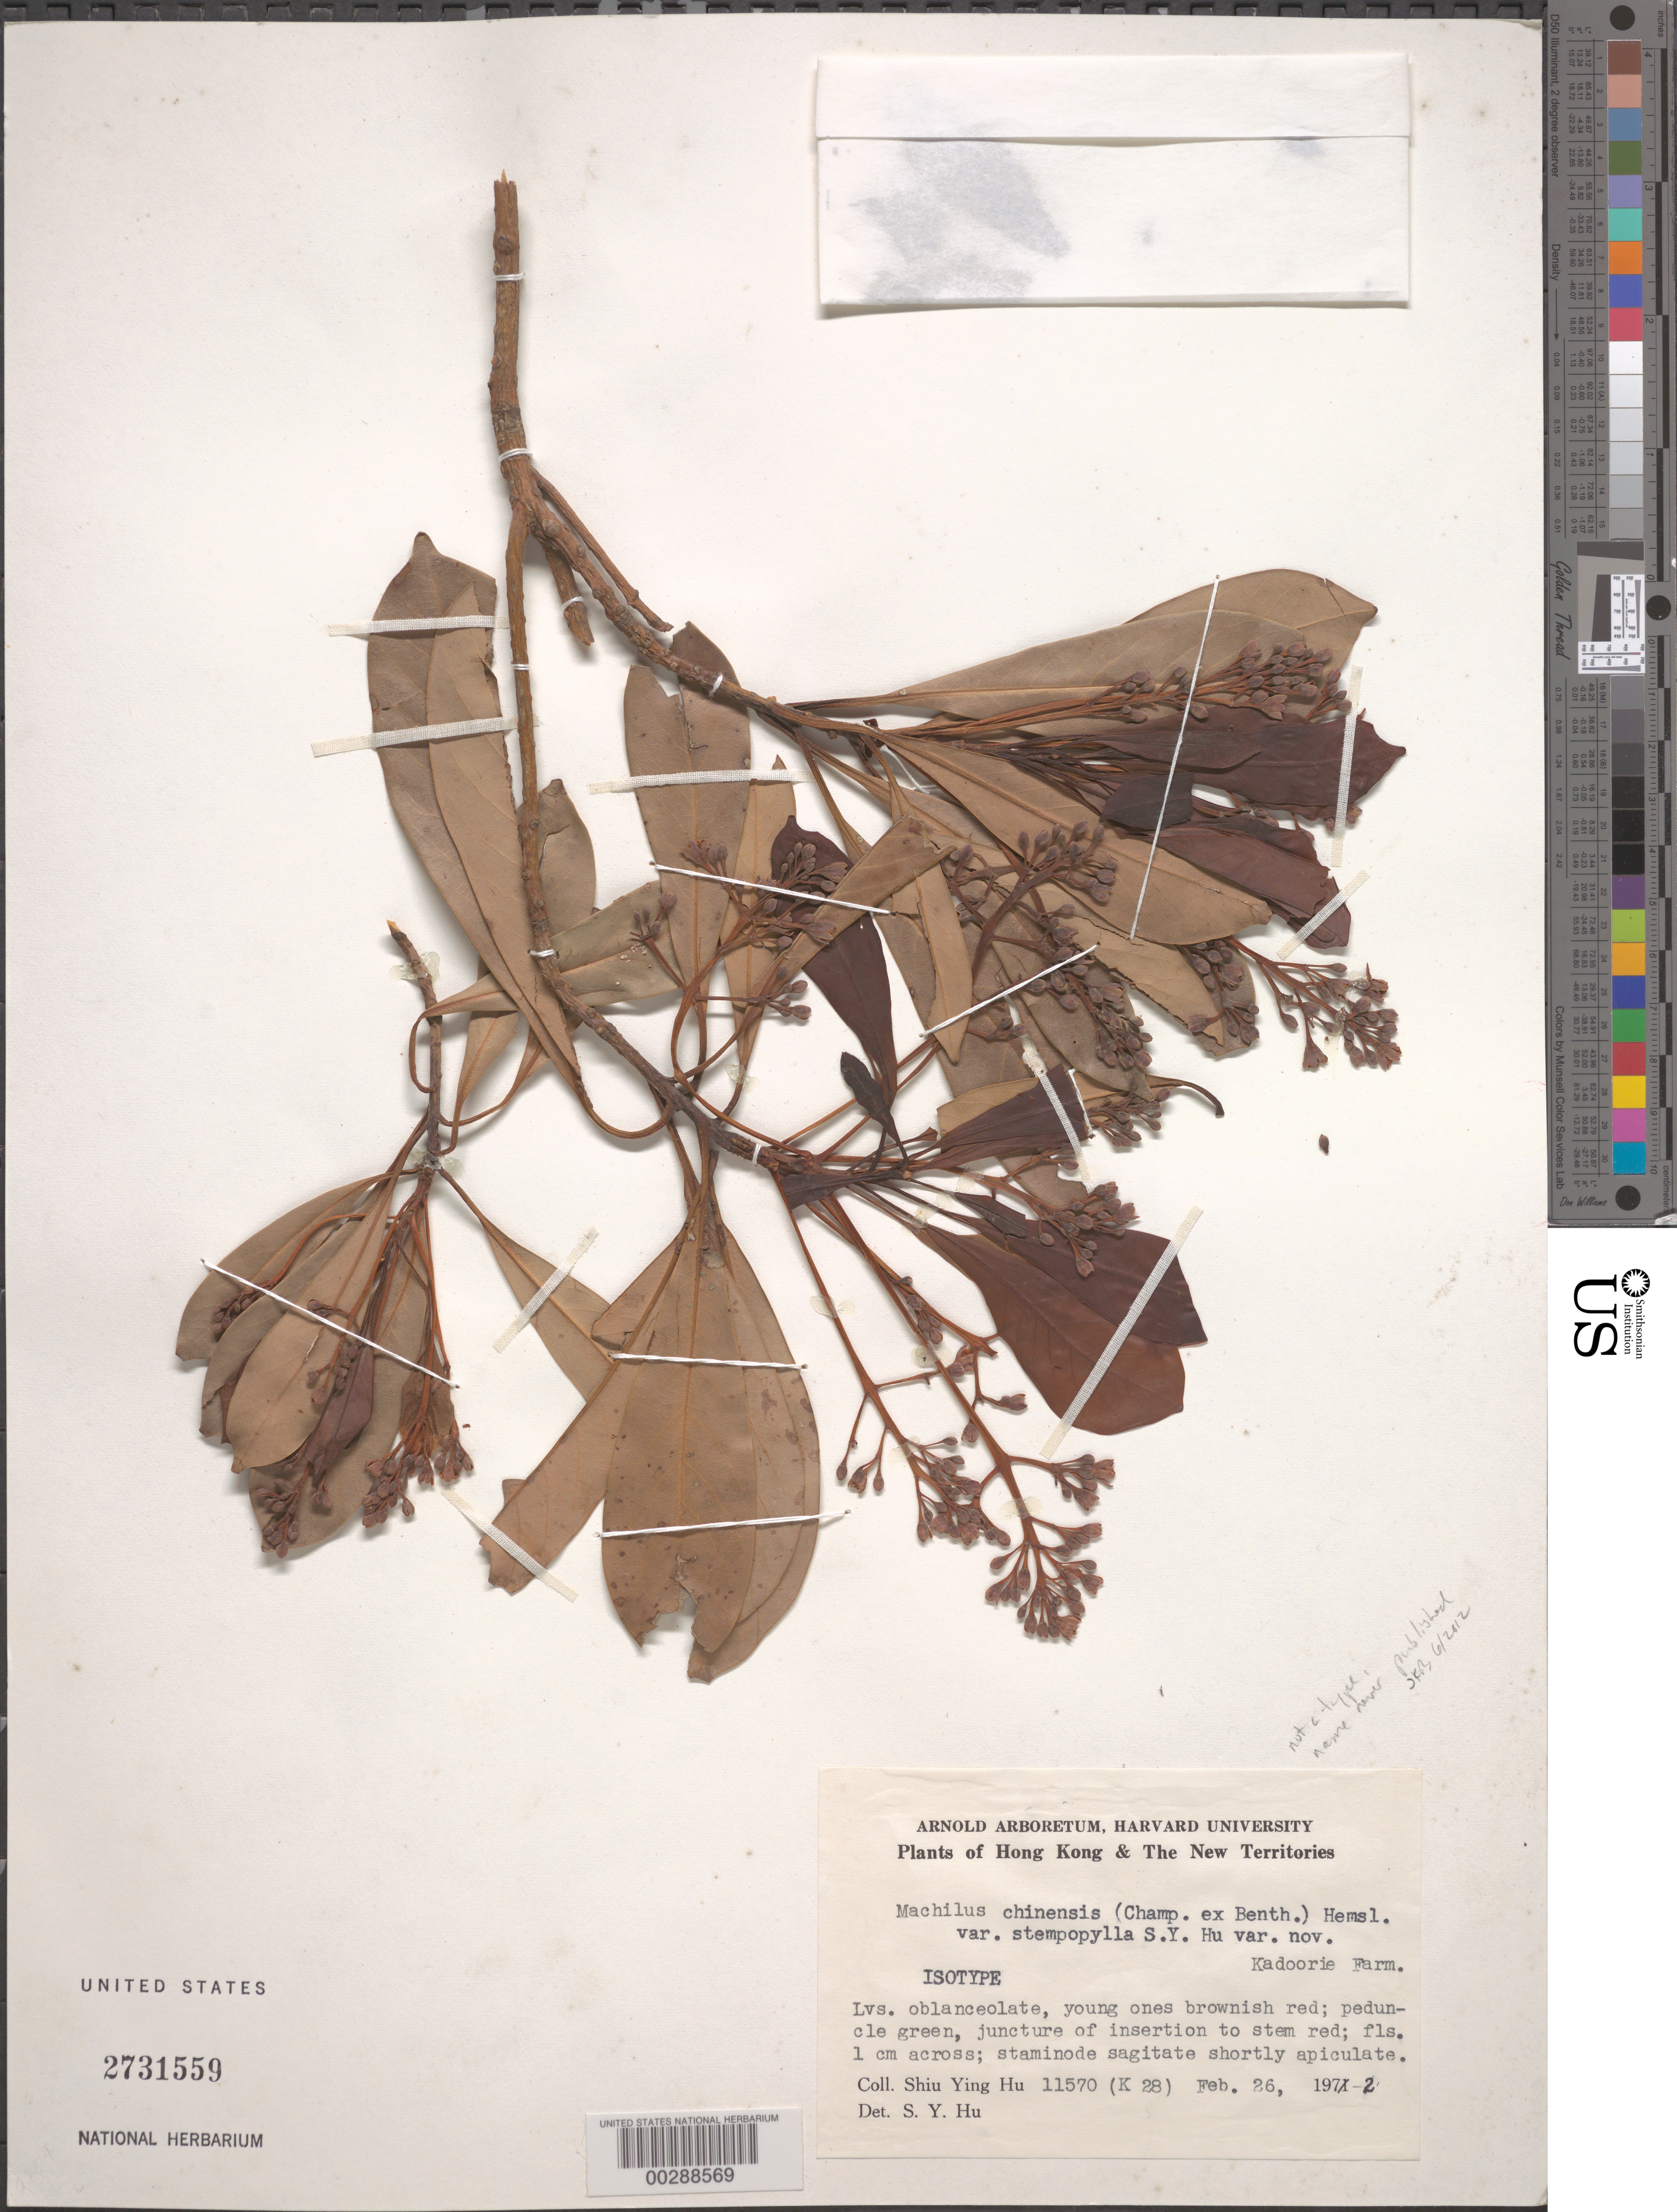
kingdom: Plantae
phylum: Tracheophyta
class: Magnoliopsida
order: Laurales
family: Lauraceae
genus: Machilus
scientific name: Machilus chinensis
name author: (Benth.) Hemsl.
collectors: S. Y. Hu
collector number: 11570 (k28)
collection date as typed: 26 Feb 1972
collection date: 1972-02-26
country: China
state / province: Hong Kong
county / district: New Territories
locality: Kadoorie Farm.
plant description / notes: Annotated as isotype of Machilus chinensis var. stempophylla S.Y. Hu, var. nov. (ined. name, never published).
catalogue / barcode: US 2731559